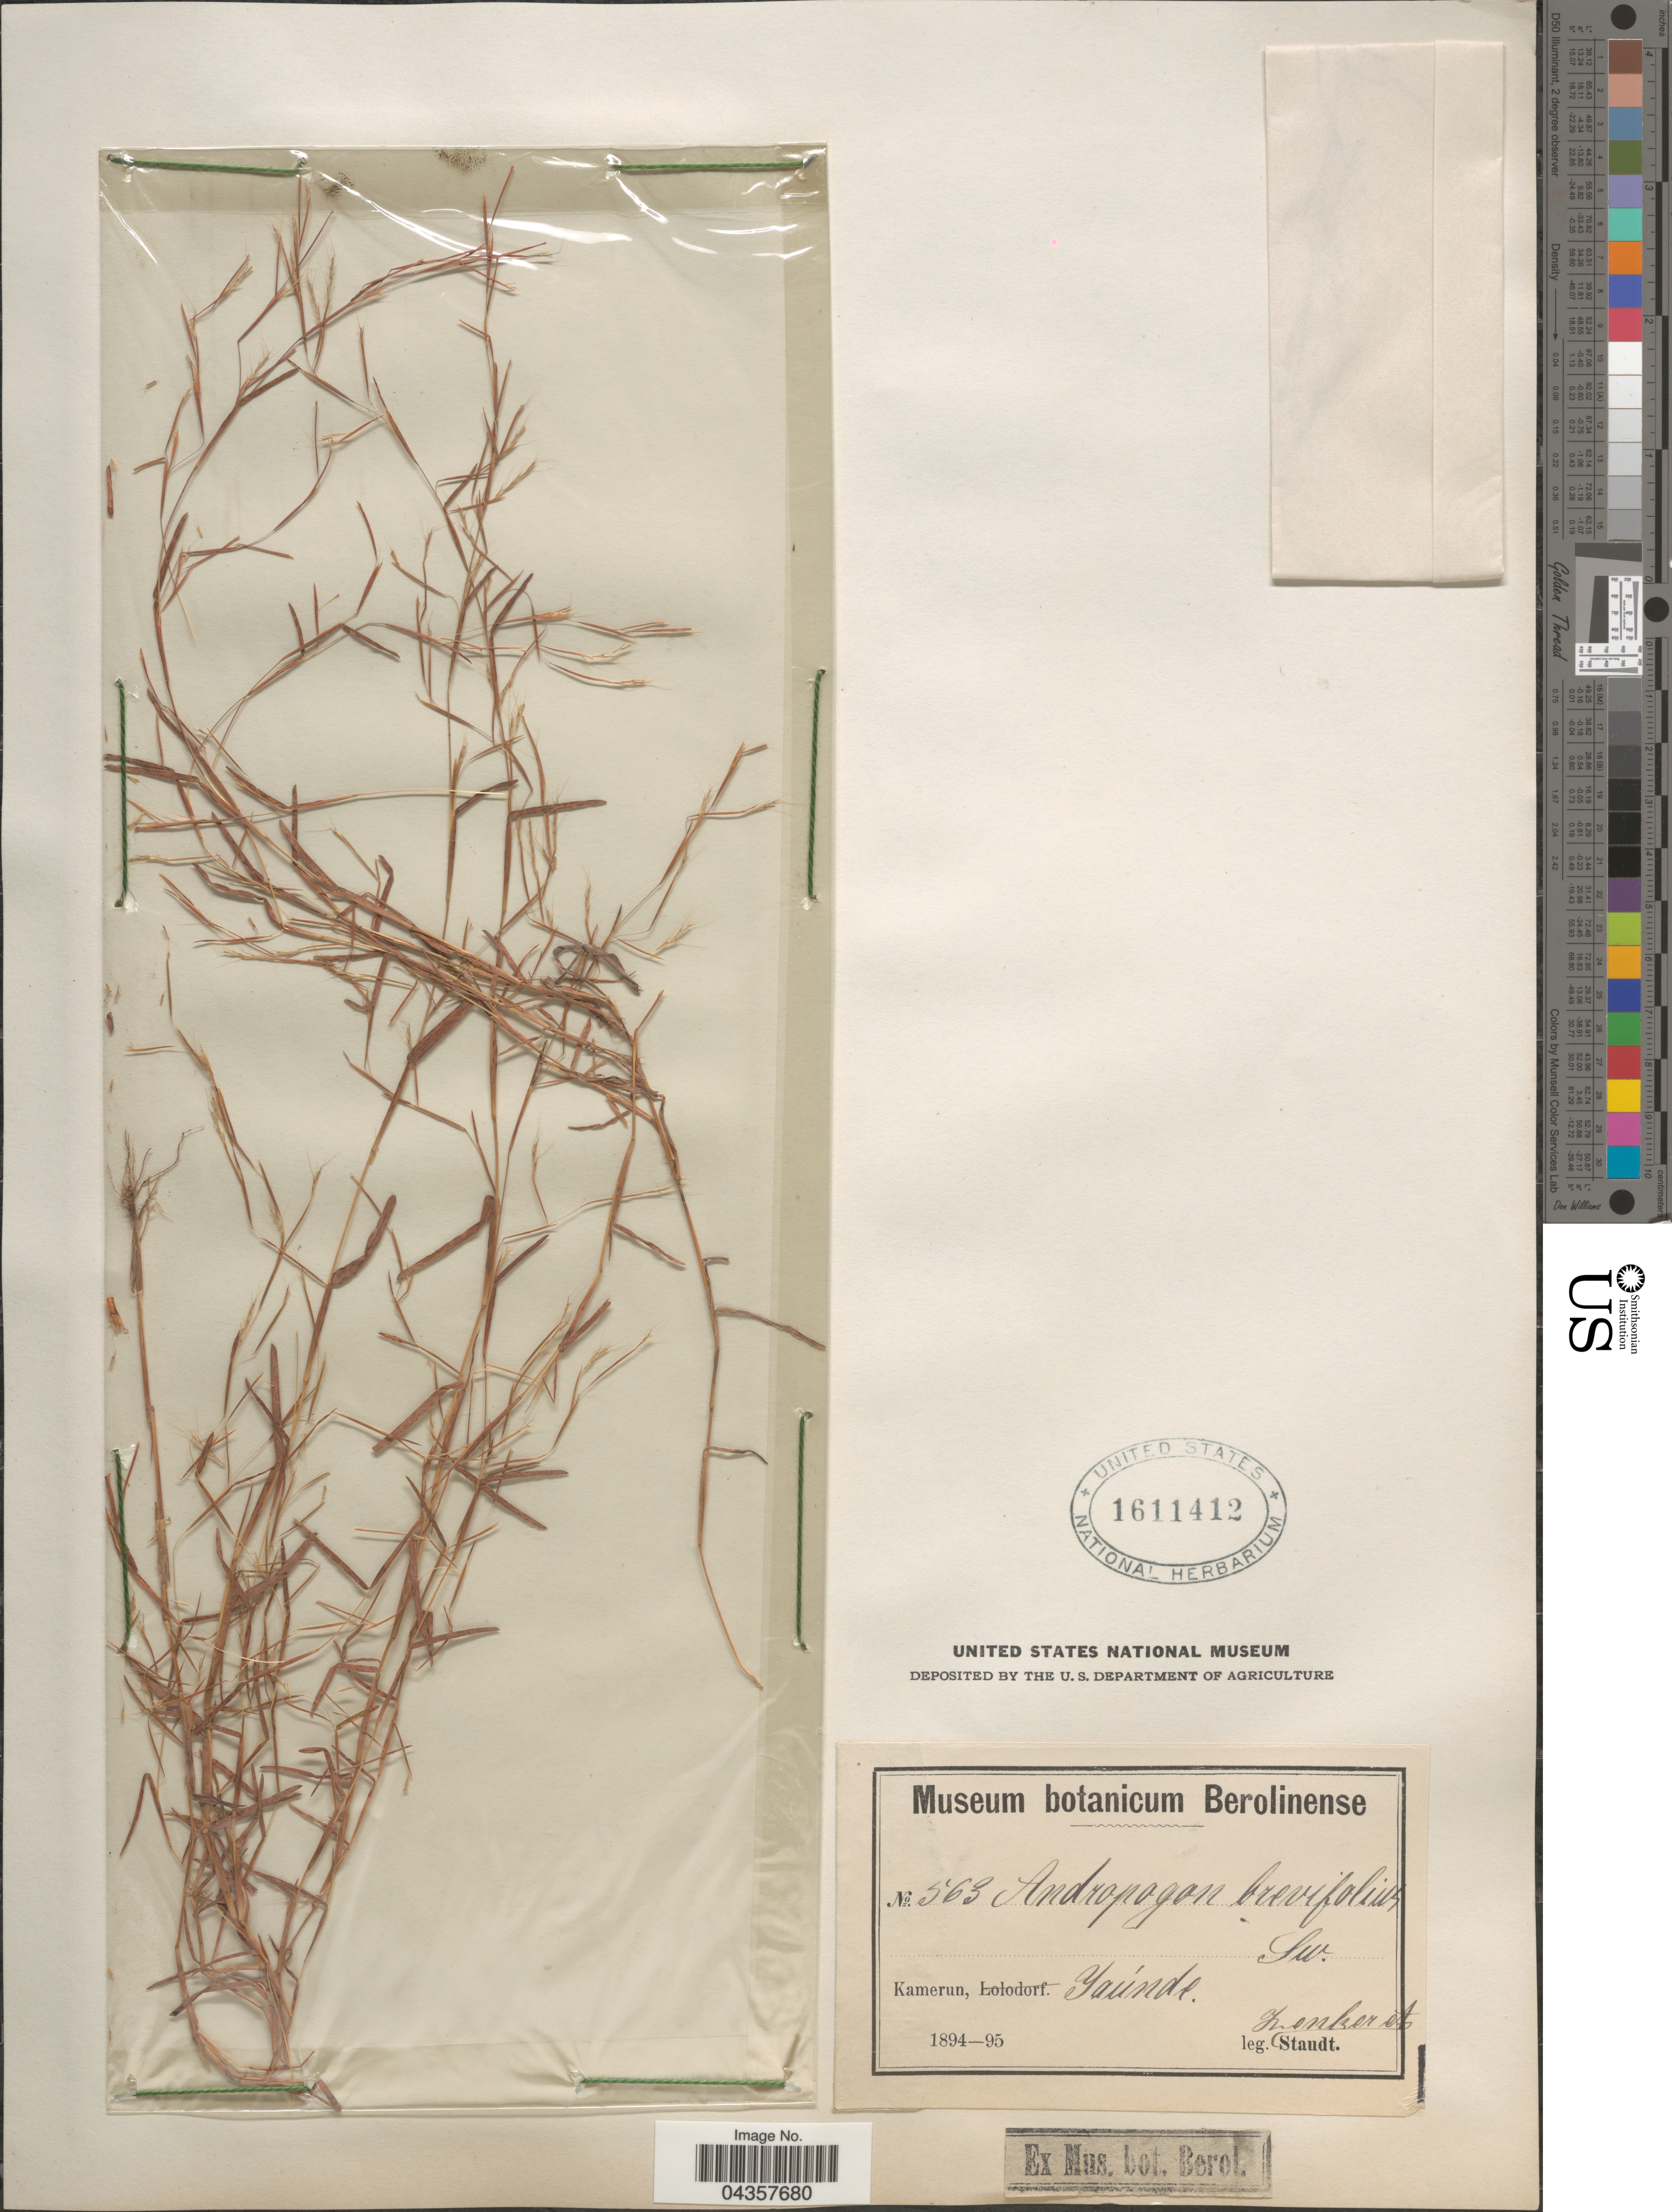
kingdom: Plantae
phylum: Tracheophyta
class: Liliopsida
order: Poales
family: Poaceae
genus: Schizachyrium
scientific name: Schizachyrium brevifolium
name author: (Sw.) Nees ex Büse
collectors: Zenker, -- & -. Staudt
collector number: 563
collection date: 1894/1895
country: Cameroon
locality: Yaúnde.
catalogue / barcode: US 1611412